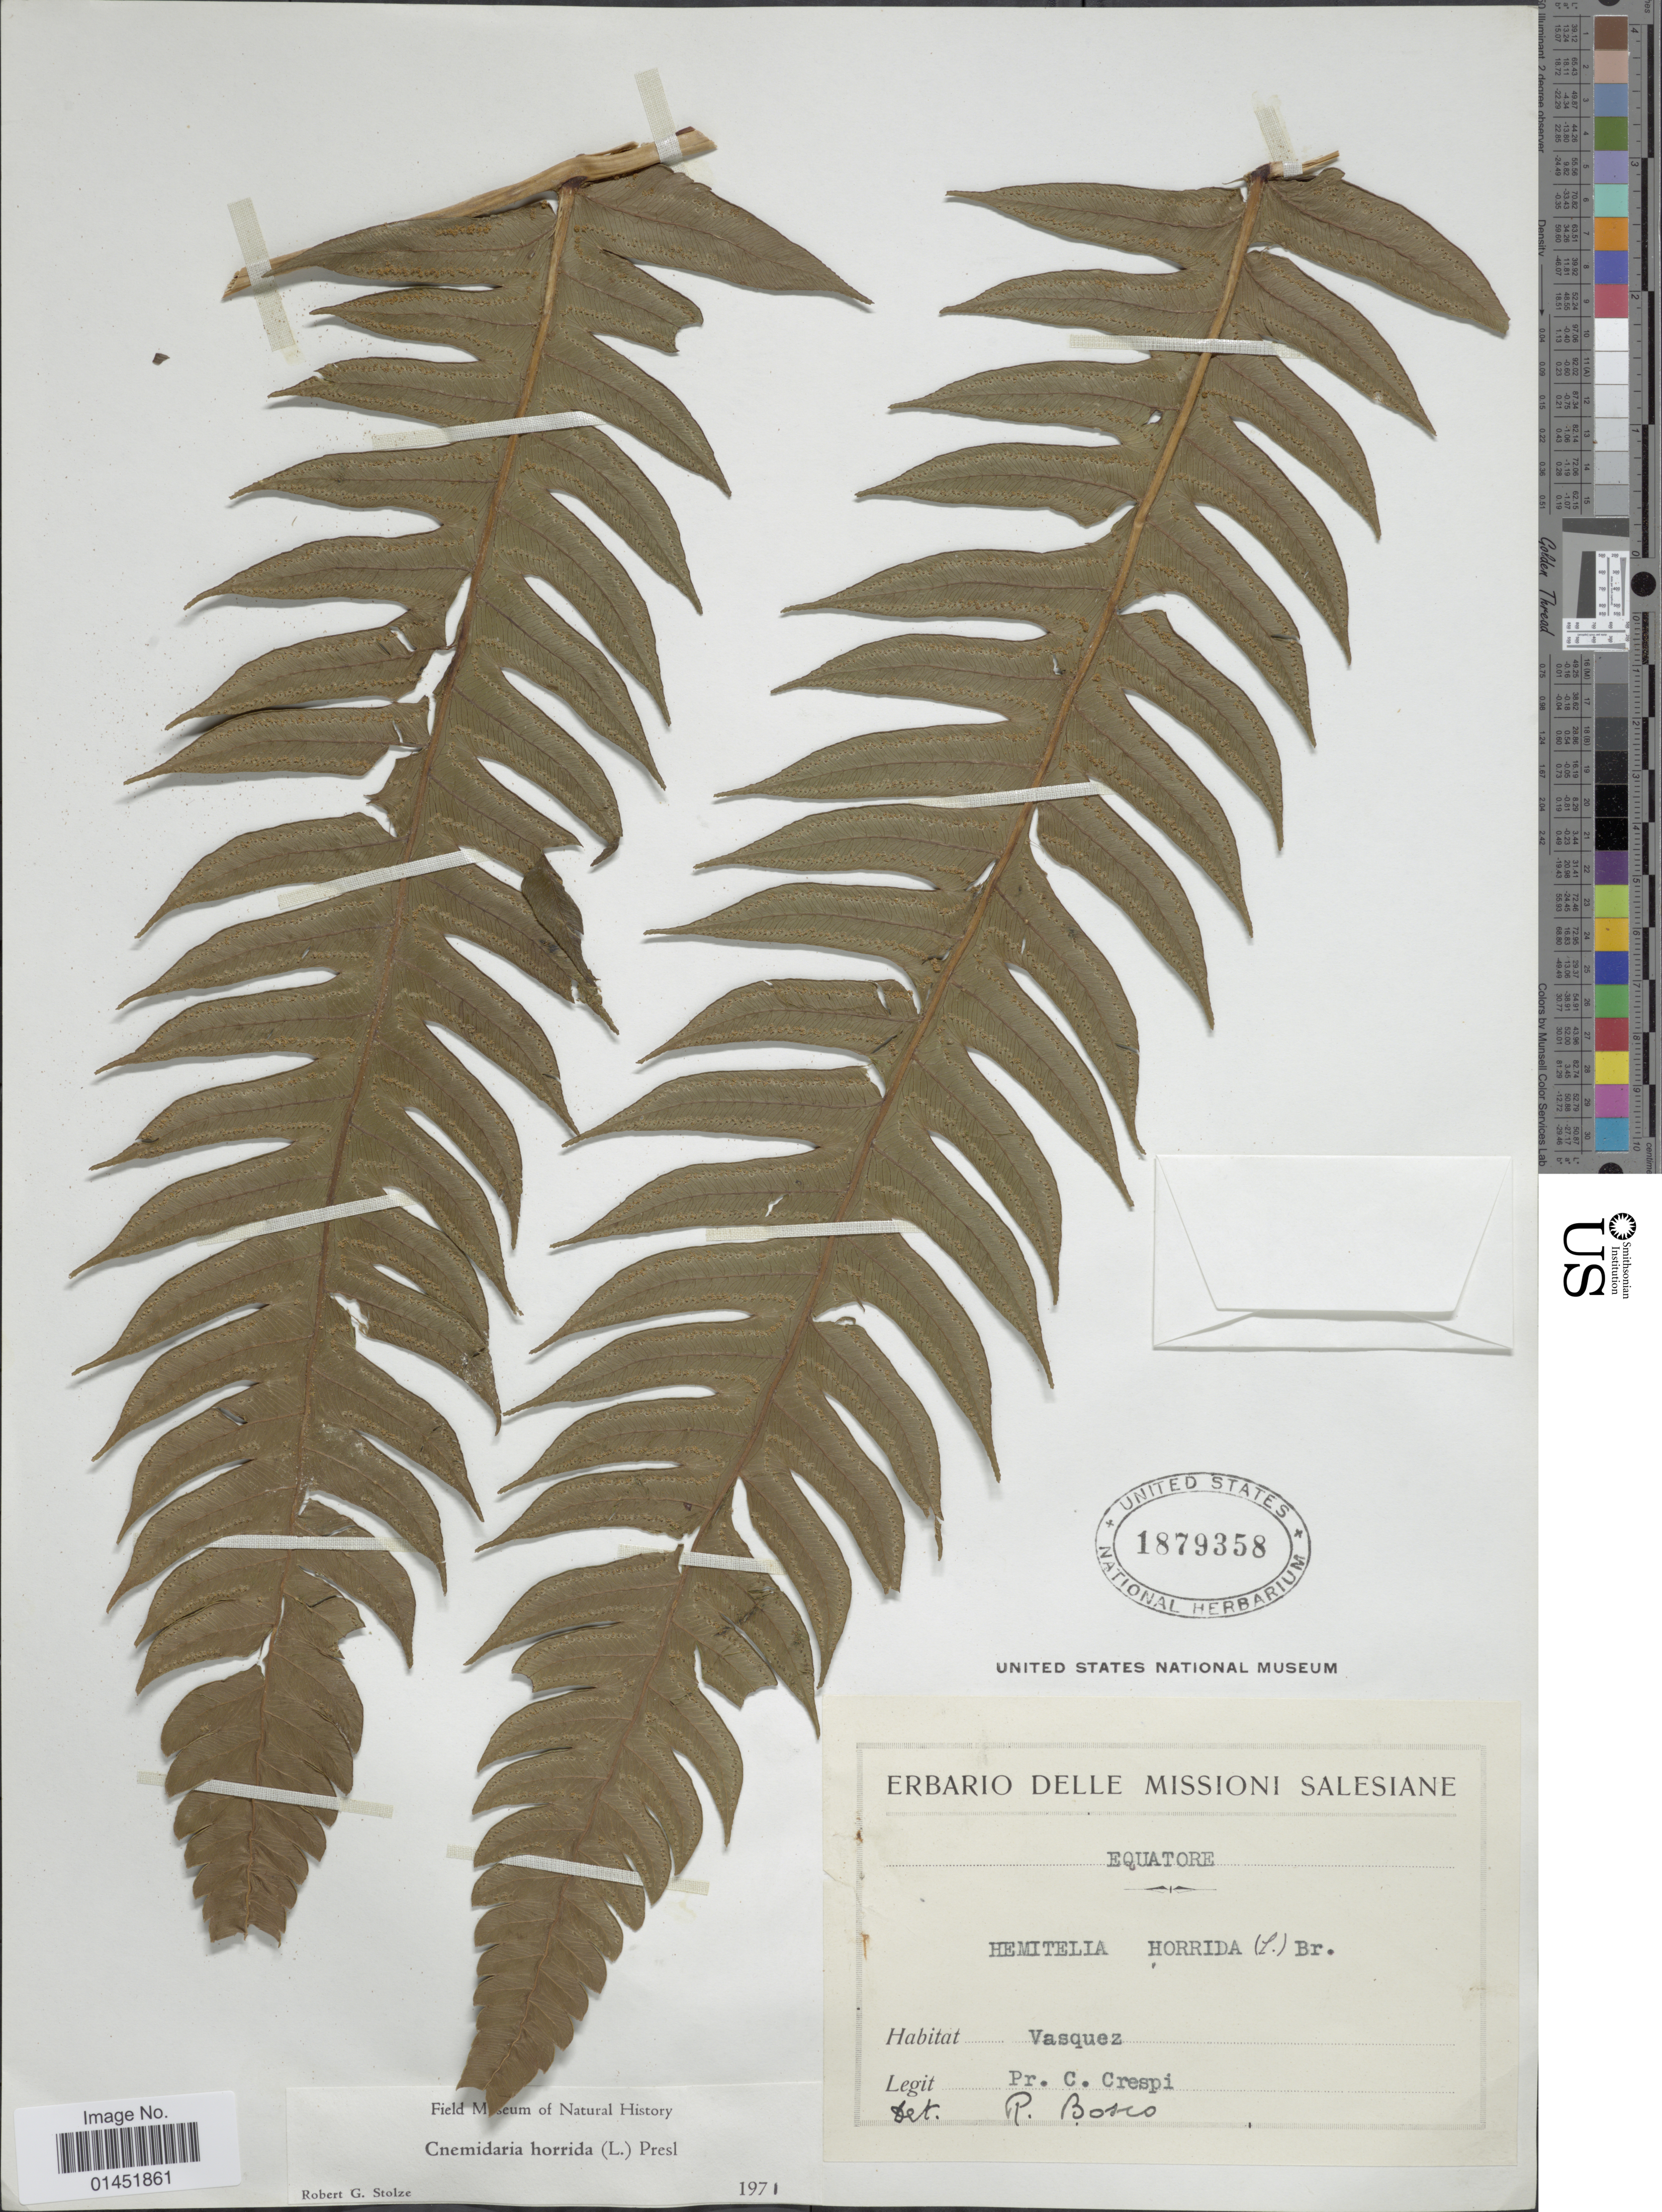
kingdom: Plantae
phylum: Tracheophyta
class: Polypodiopsida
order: Cyatheales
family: Cyatheaceae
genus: Cyathea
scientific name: Cyathea horrida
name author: (L.) Sm.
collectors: C. Crespi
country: Ecuador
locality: Vasquez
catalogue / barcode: US 1879358